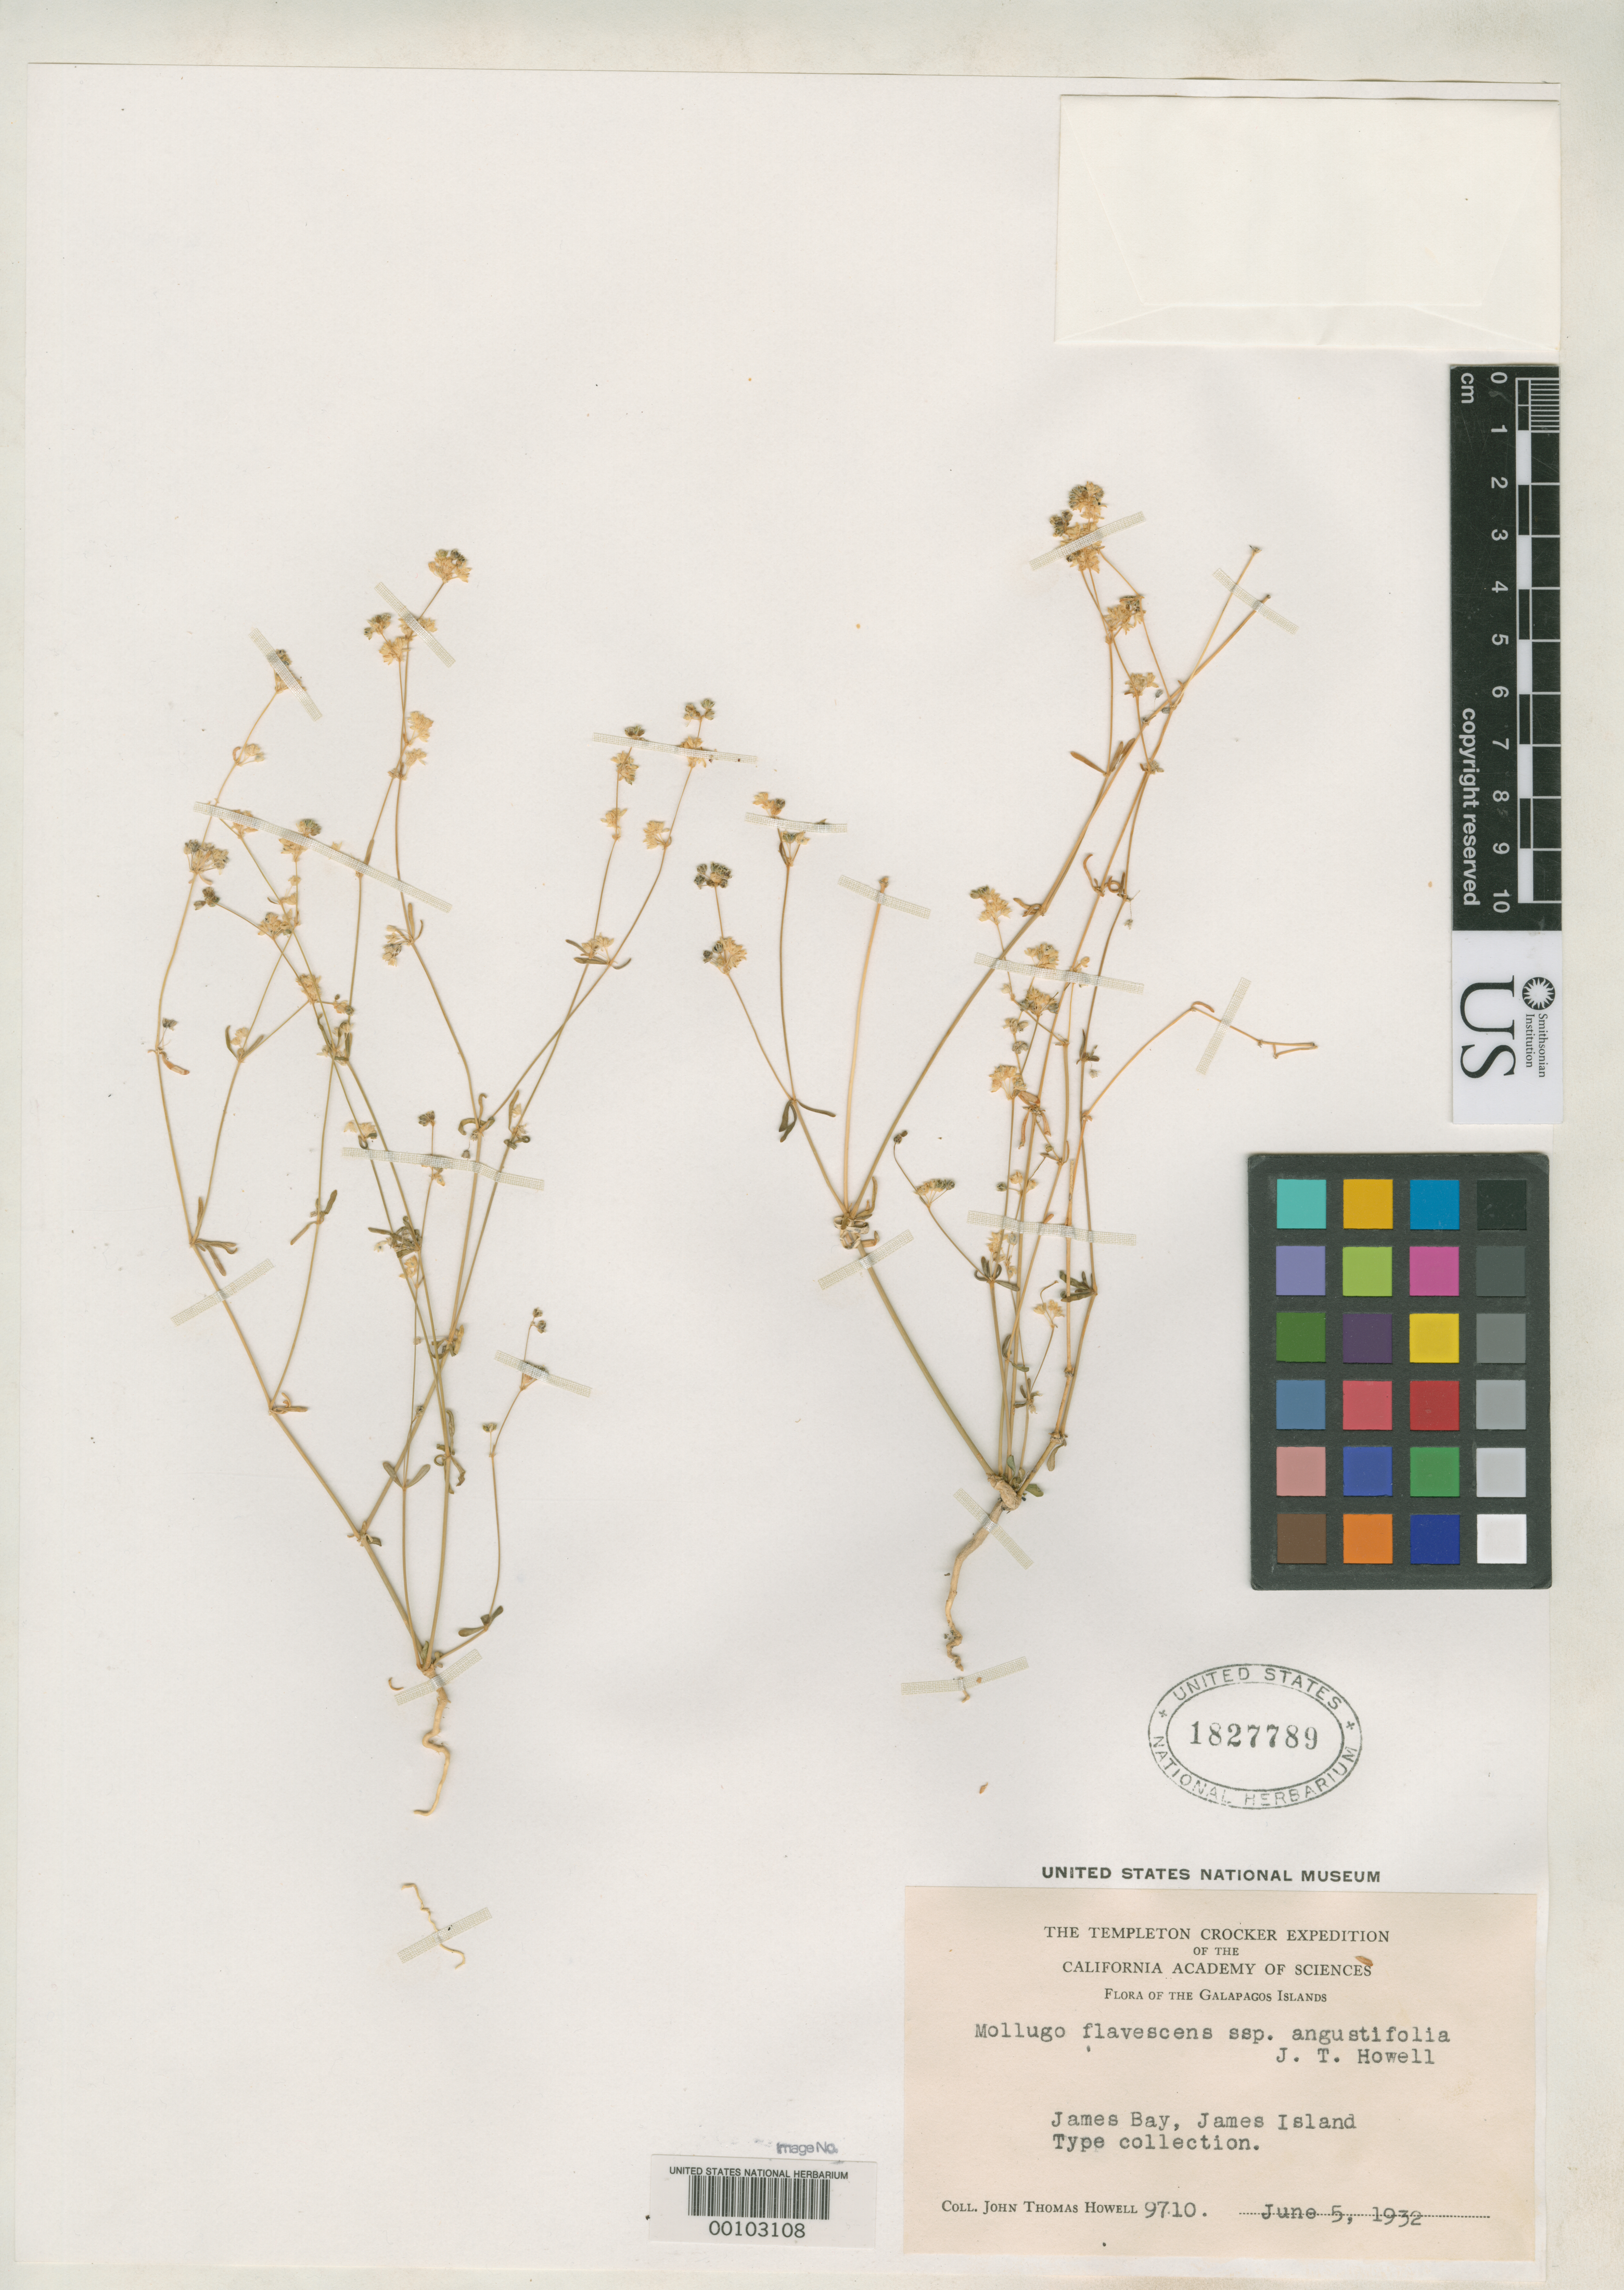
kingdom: Plantae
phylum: Tracheophyta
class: Magnoliopsida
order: Caryophyllales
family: Molluginaceae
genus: Mollugo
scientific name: Mollugo flavescens subsp. angustifolia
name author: J.T. Howell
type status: Isotype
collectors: J. T. Howell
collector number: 9710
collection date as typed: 05 Jun 1932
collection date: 1932-06-05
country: Ecuador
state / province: Colón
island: Santiago [James, San Salvador]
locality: James Bay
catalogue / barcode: US 1827789